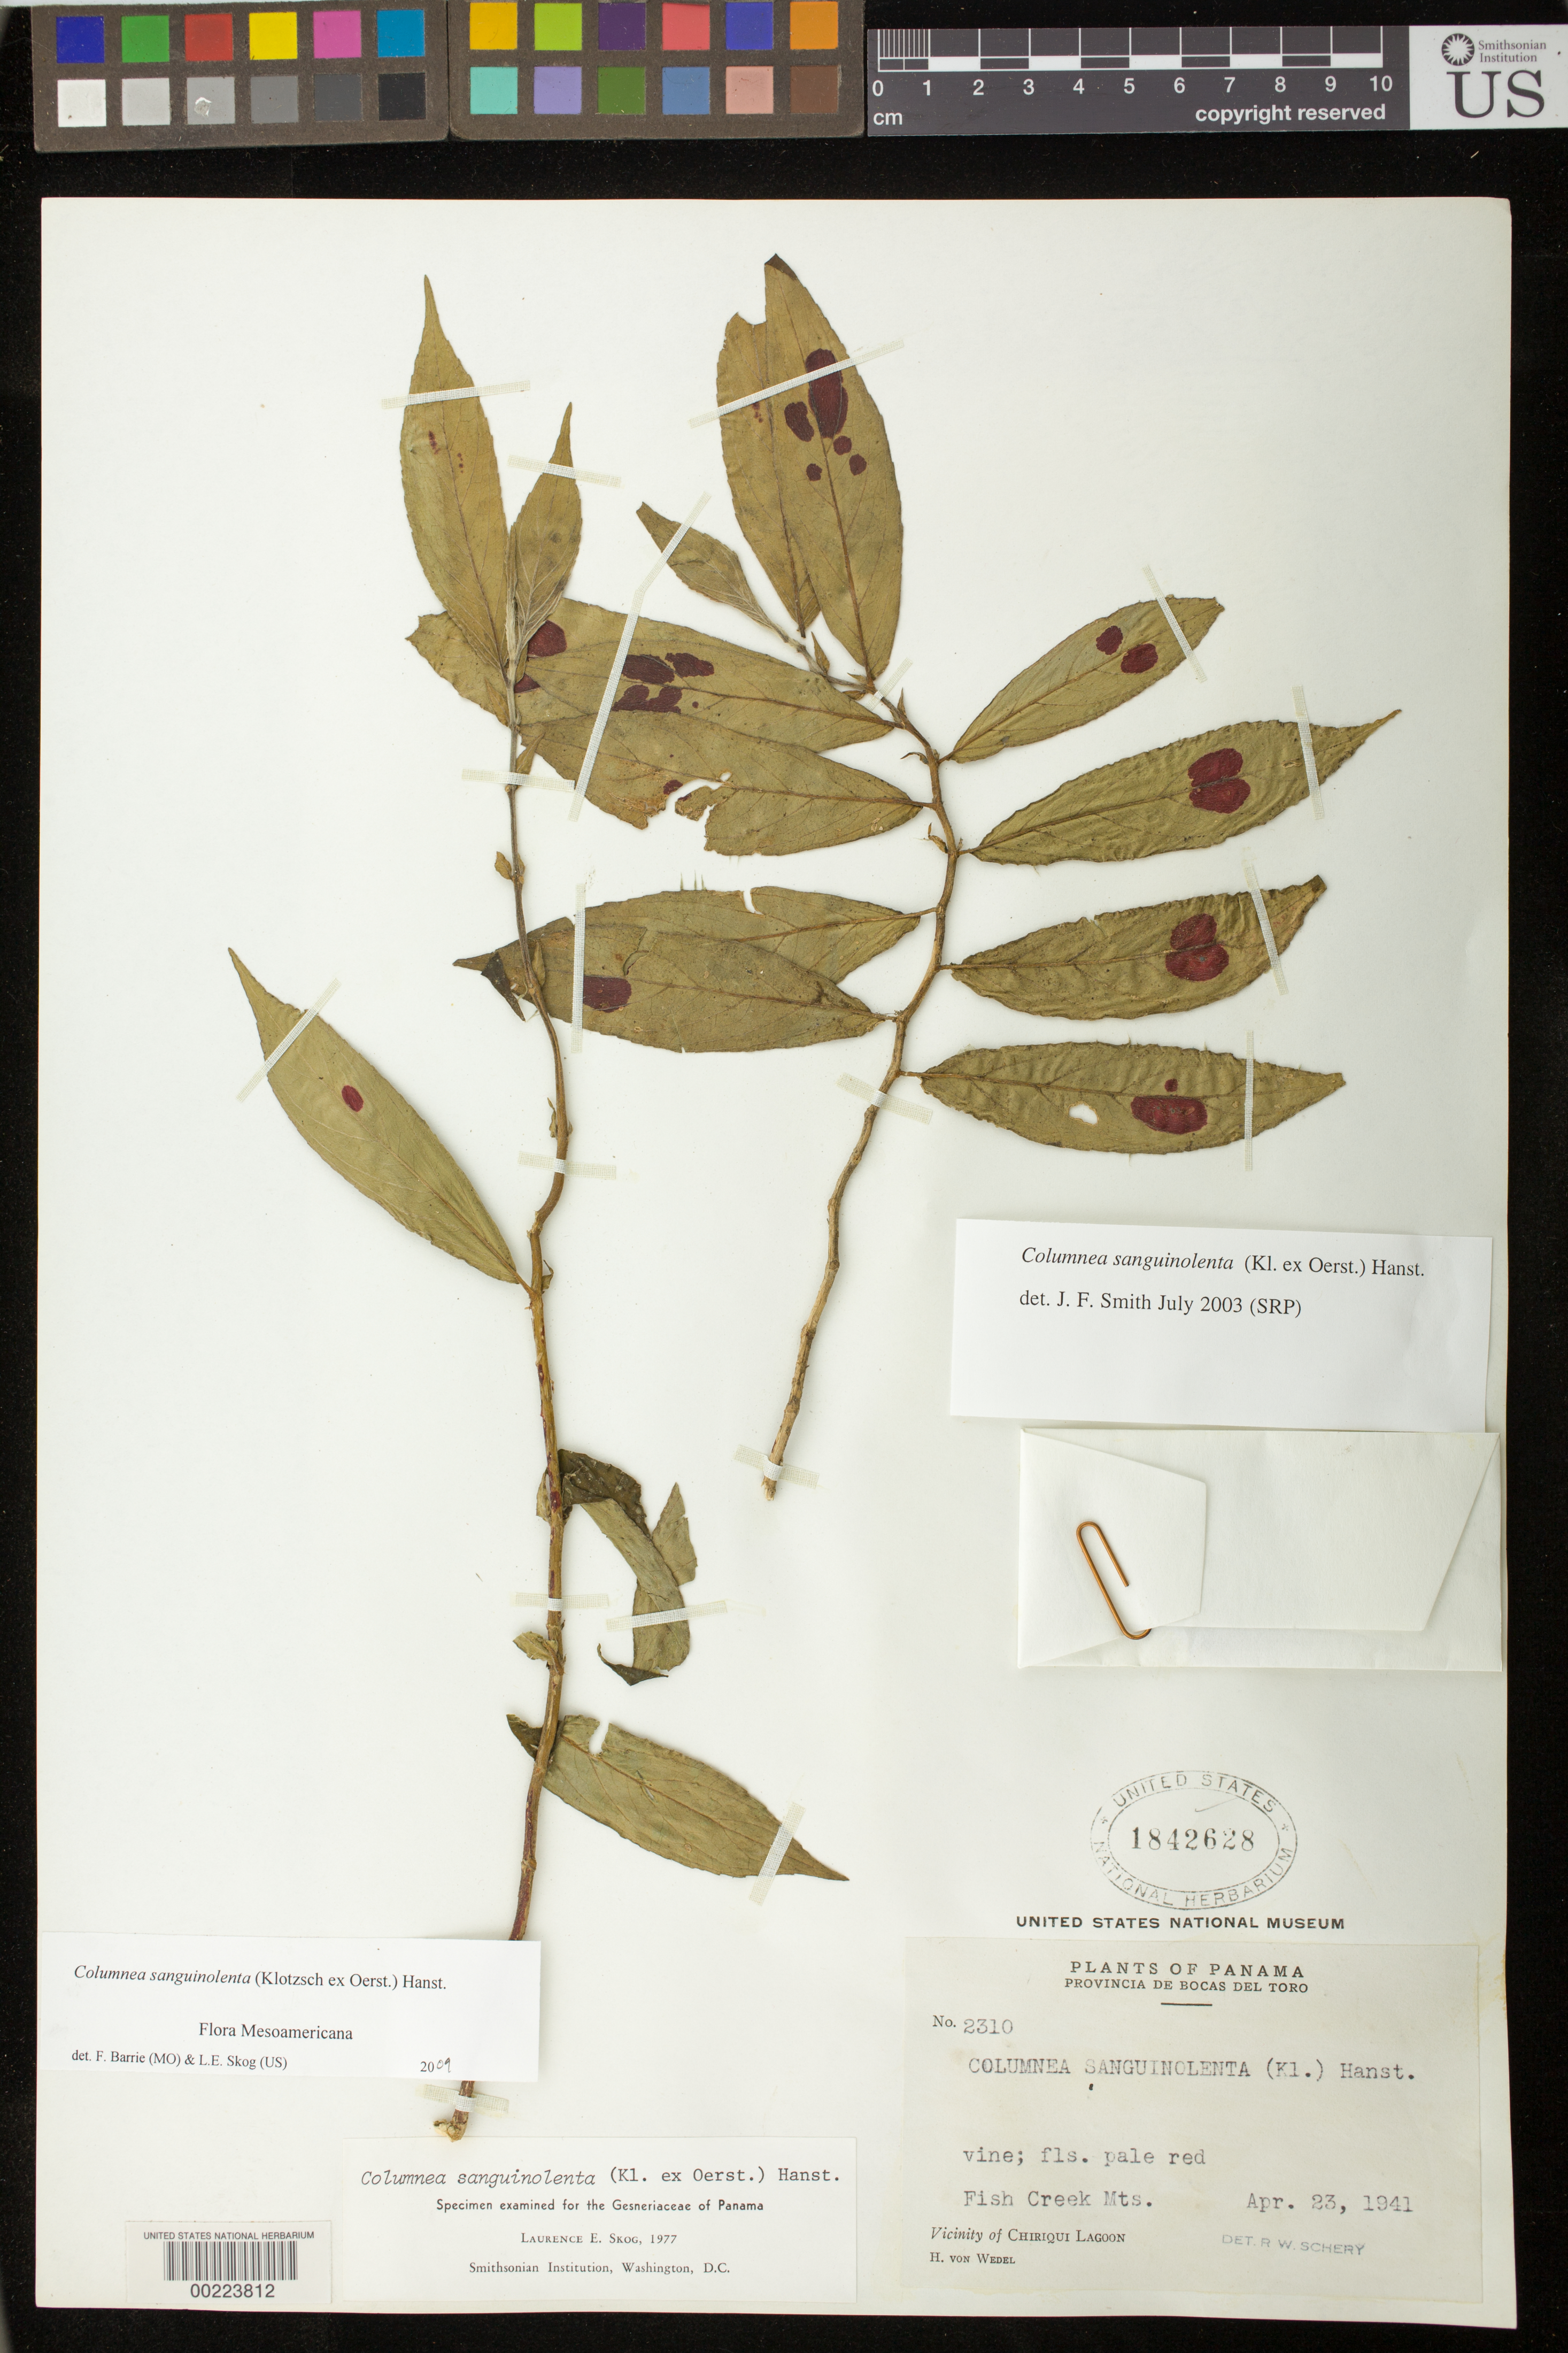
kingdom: Plantae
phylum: Tracheophyta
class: Magnoliopsida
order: Lamiales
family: Gesneriaceae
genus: Columnea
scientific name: Columnea sanguinolenta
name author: (Klotzsch ex Oerst.) Hanst.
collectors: H. von Wedel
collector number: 2310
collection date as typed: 23 Apr 1941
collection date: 1941-04-23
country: Panama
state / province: Bocas del Toro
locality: Vicinity of Chiriqui Lagoon, Fish Creek Mts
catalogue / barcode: US 1842628